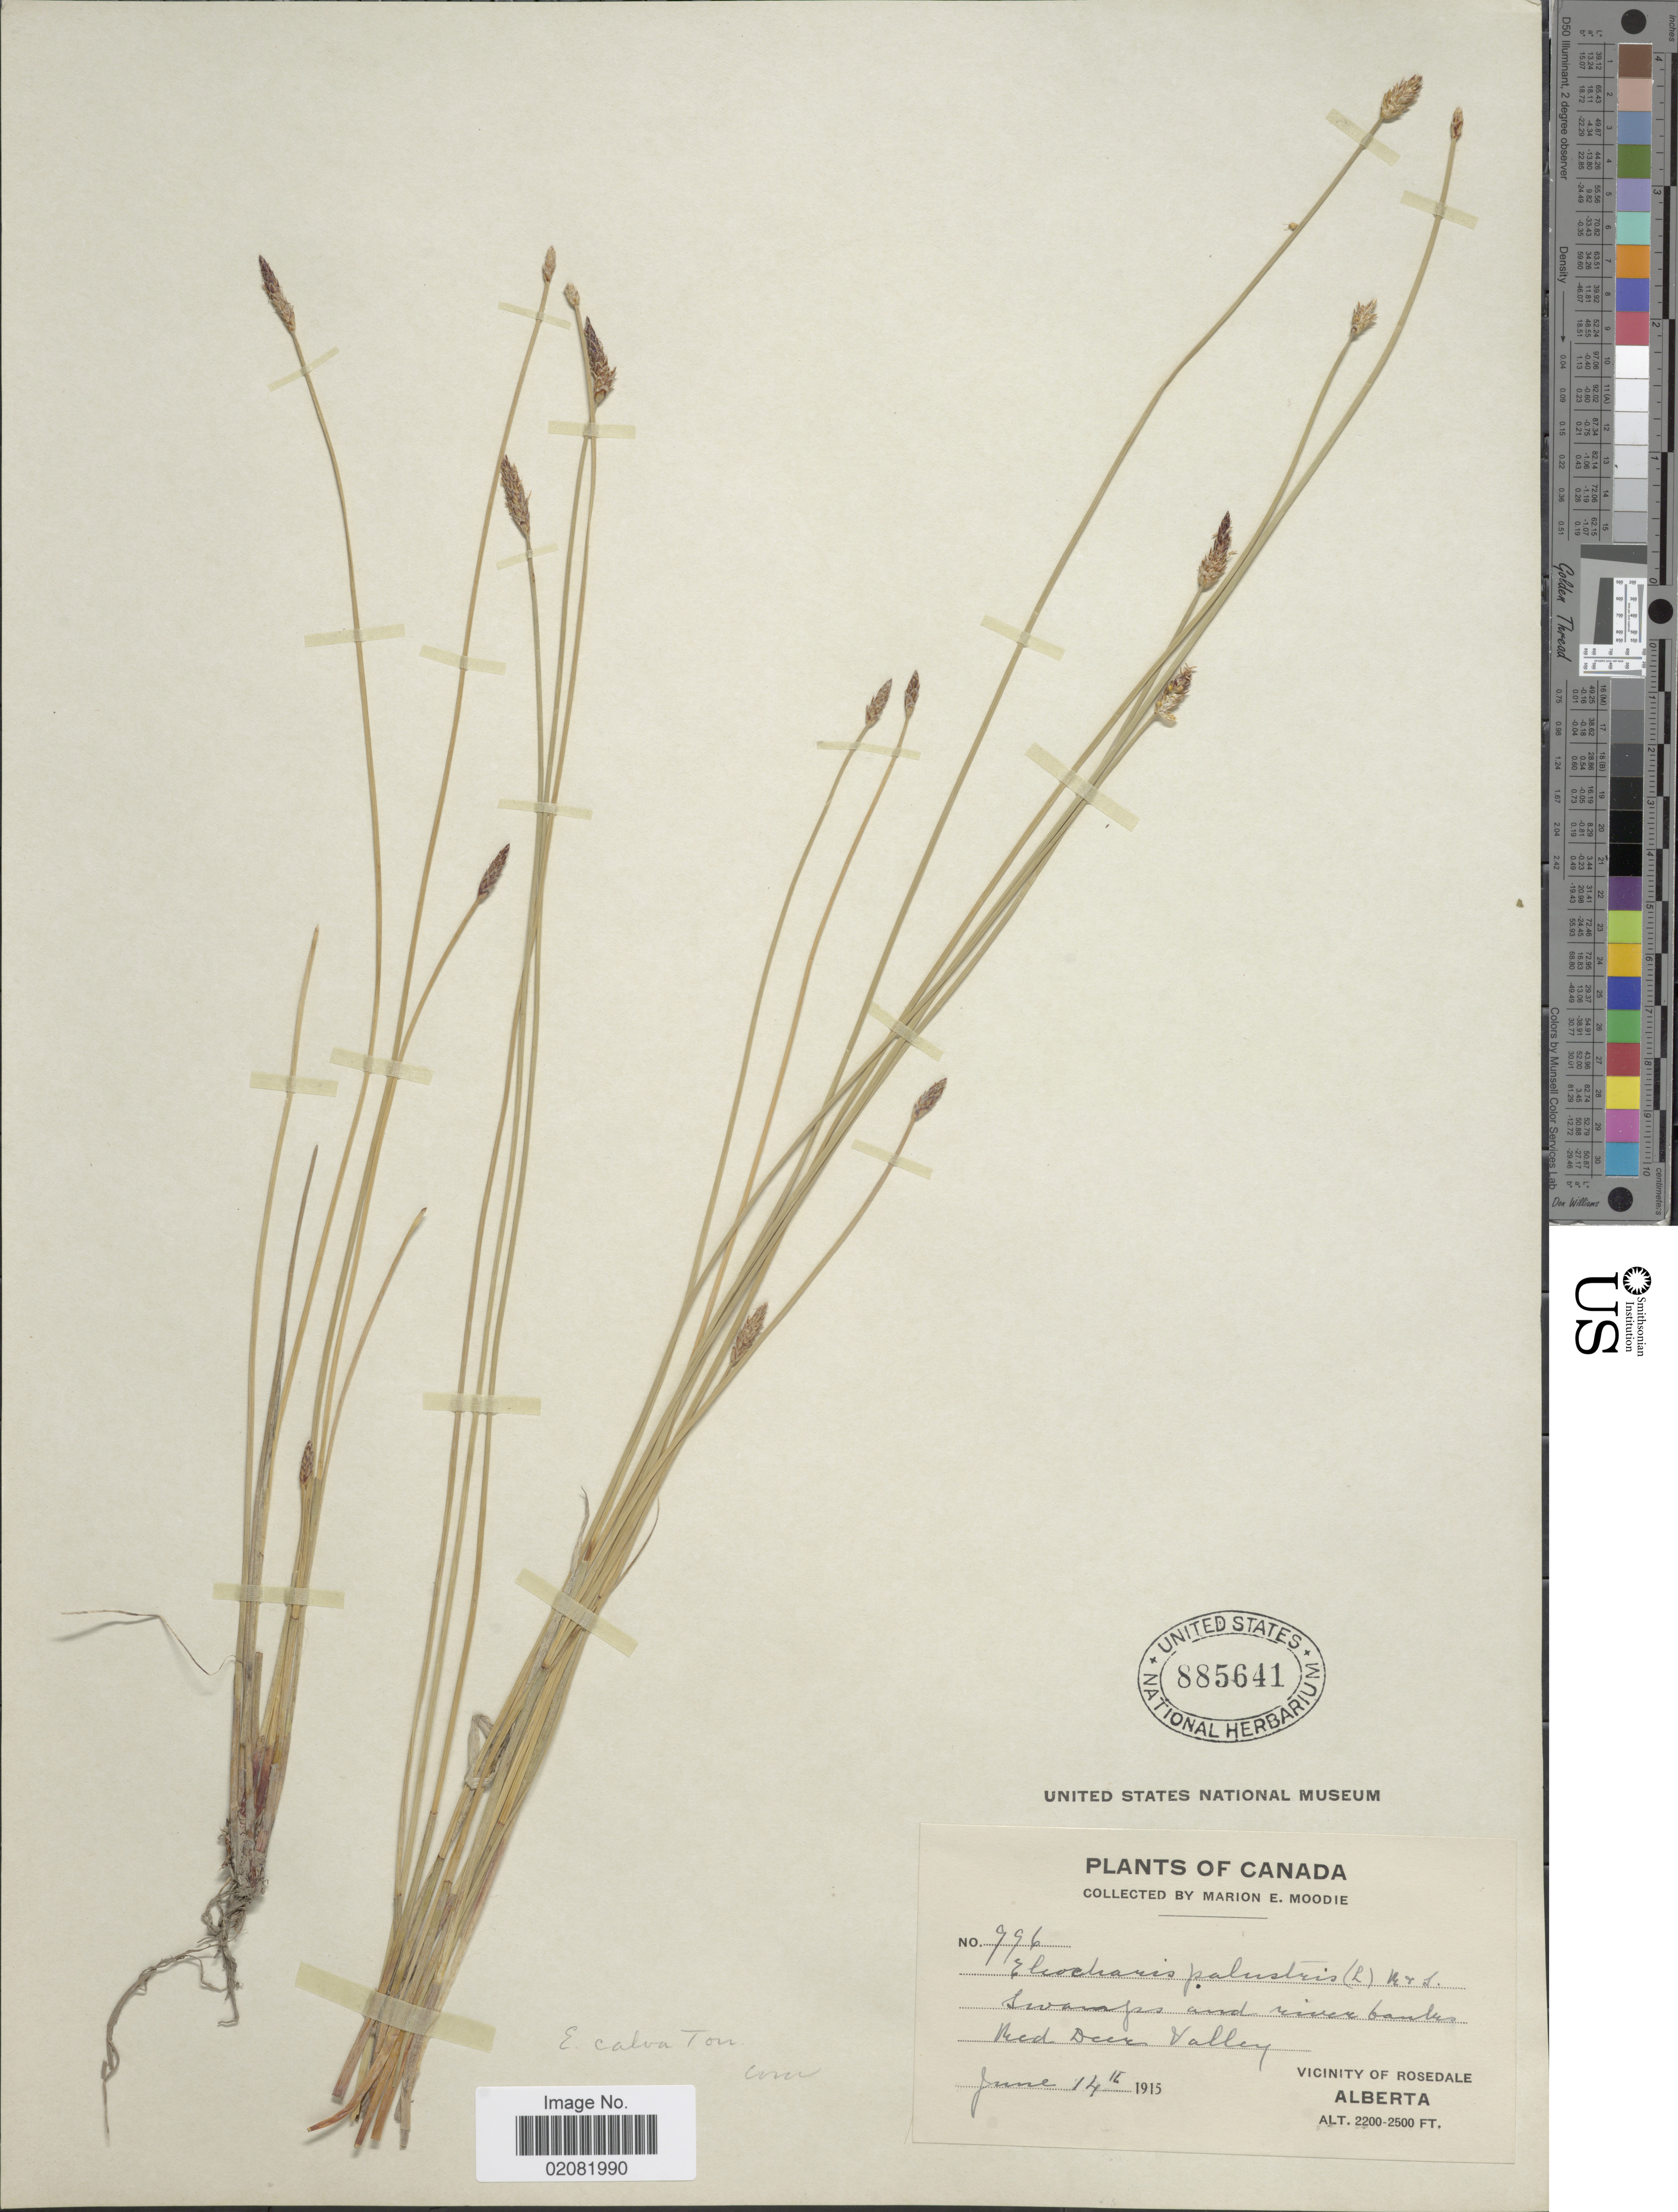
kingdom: Plantae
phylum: Tracheophyta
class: Liliopsida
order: Poales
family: Cyperaceae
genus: Eleocharis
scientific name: Eleocharis erythropoda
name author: Steud.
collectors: M. E. Moodie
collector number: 776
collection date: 1915-06-14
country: Canada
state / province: Alberta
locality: Swamps and river banks, Red Deer Valley, Vicinity of Rosedale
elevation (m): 671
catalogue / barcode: US 885641